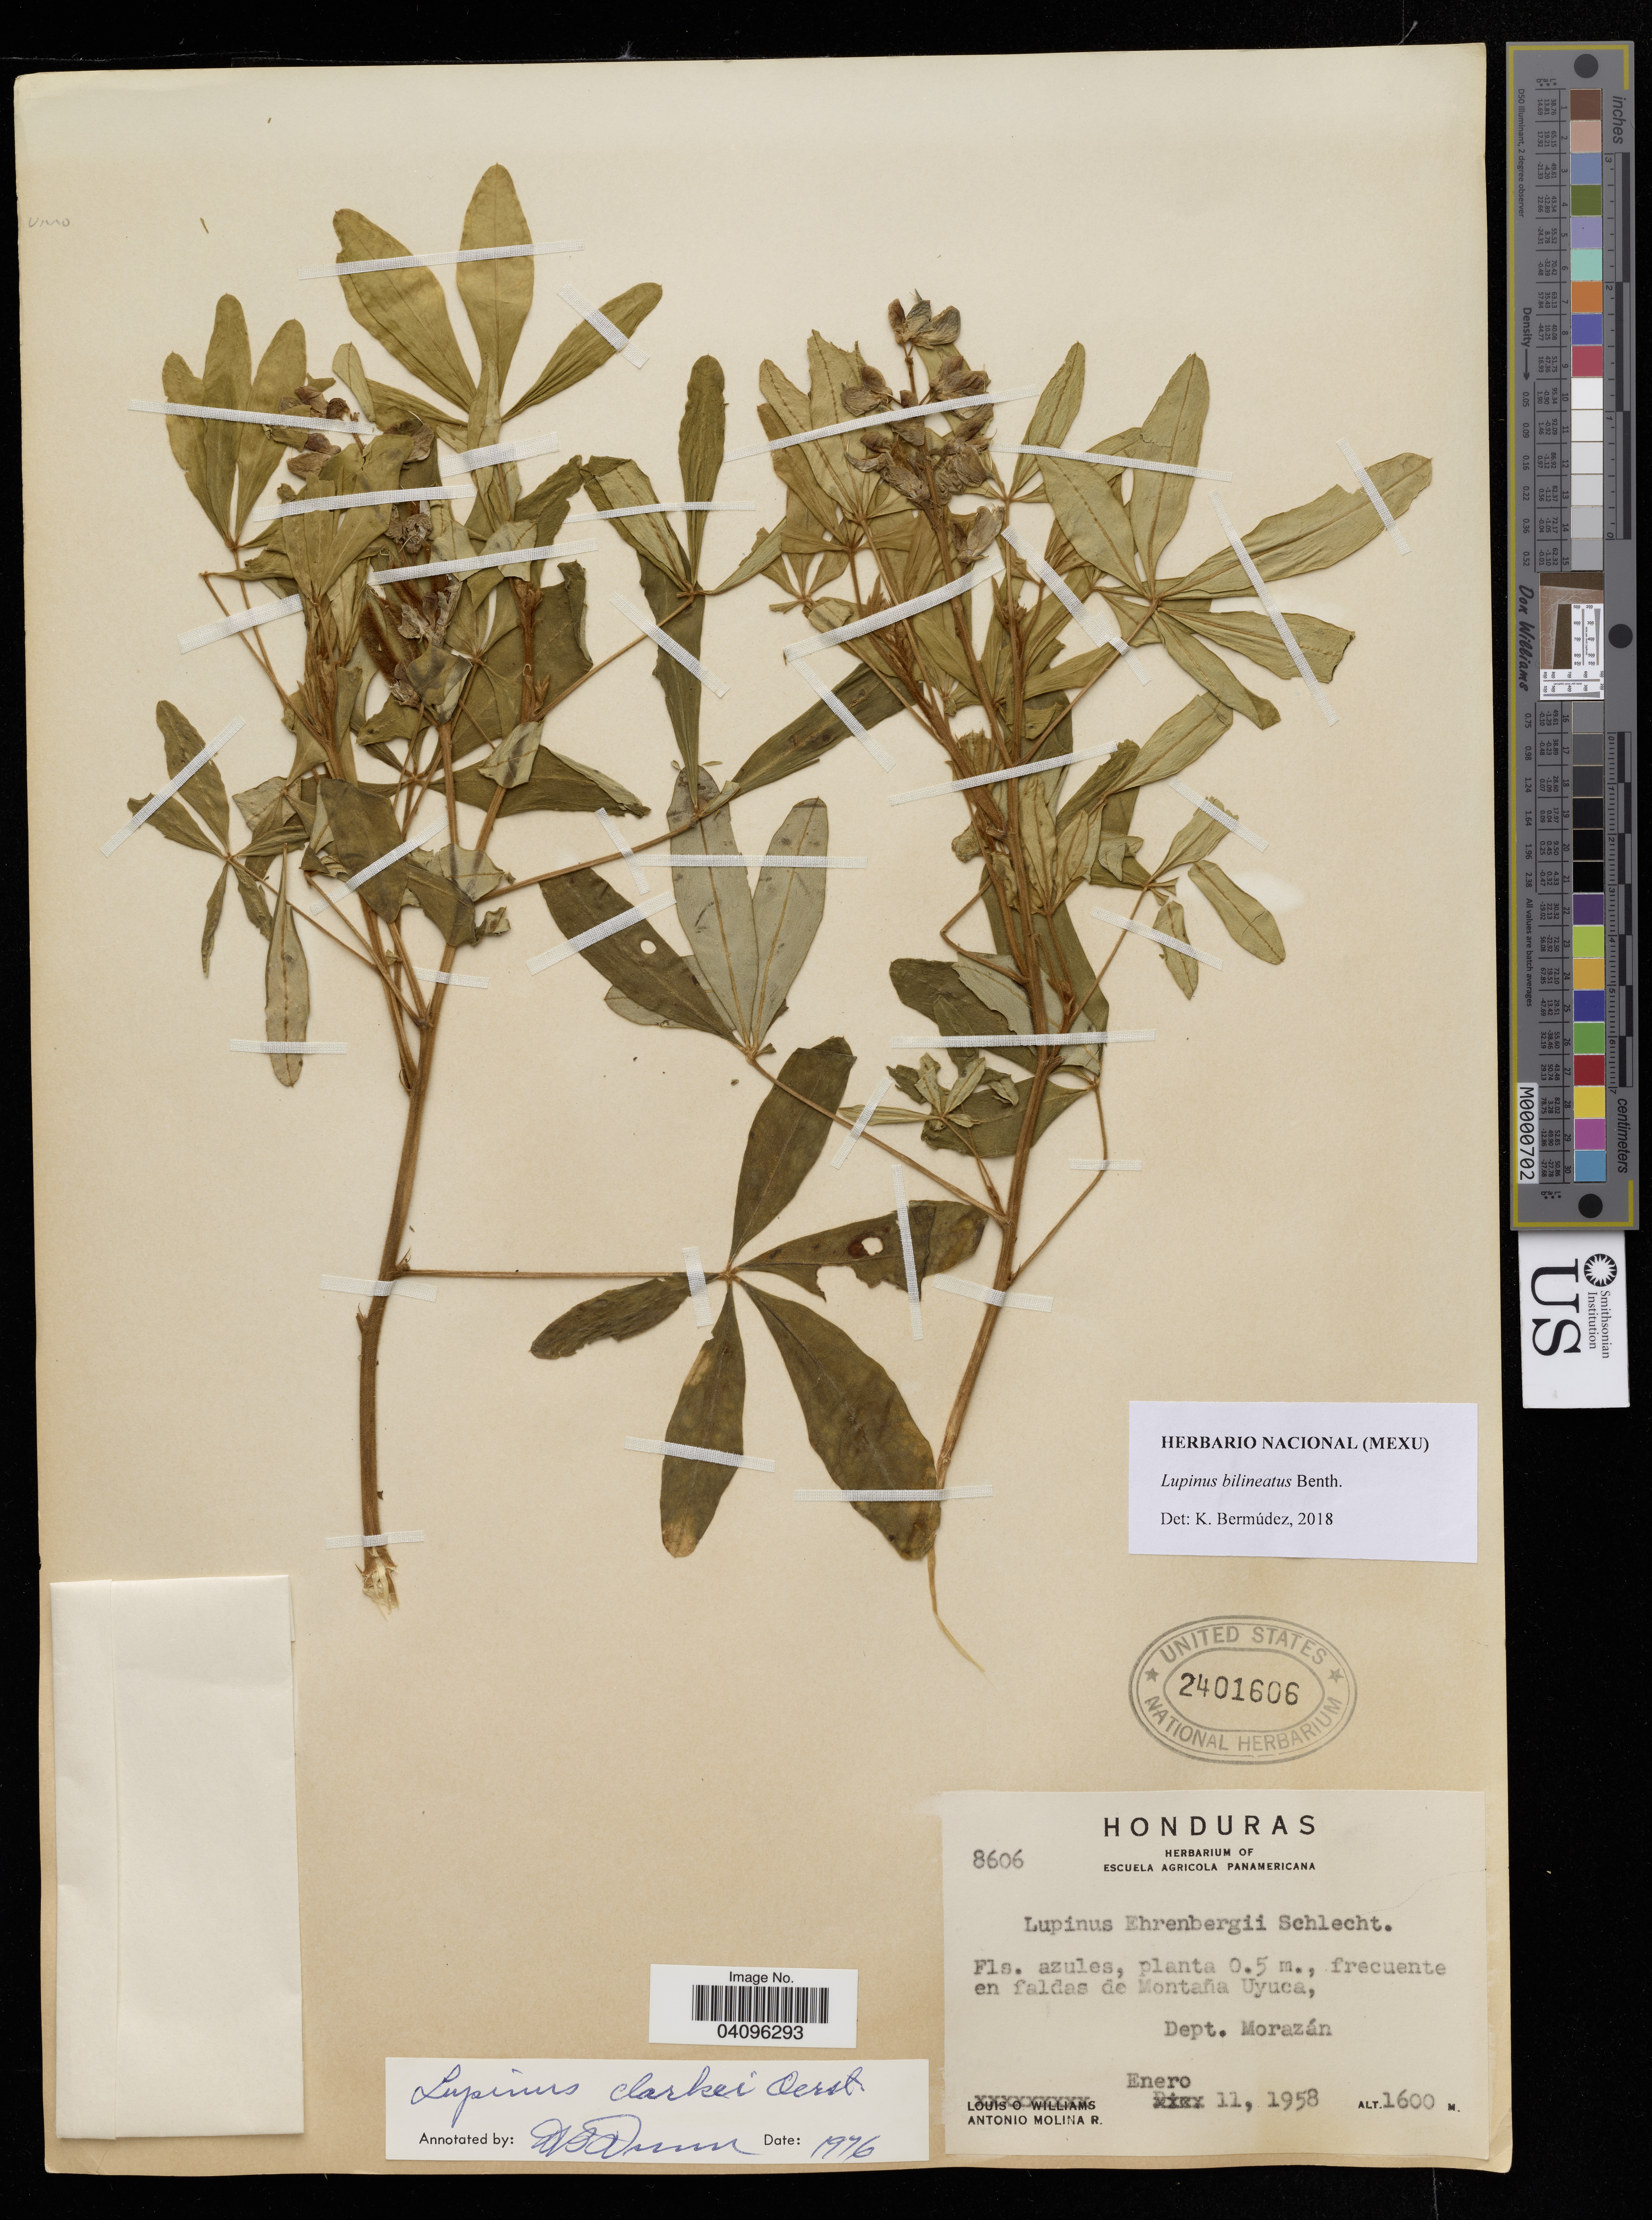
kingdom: Plantae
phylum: Tracheophyta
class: Magnoliopsida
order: Fabales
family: Fabaceae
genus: Lupinus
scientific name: Lupinus bilineatus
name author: Benth.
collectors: A. Molina R.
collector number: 8606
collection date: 1958-01-11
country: Honduras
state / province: Fco. Morazán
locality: Frecuente en faldas de Montaña Uyuca.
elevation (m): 1600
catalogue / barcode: US 2401606